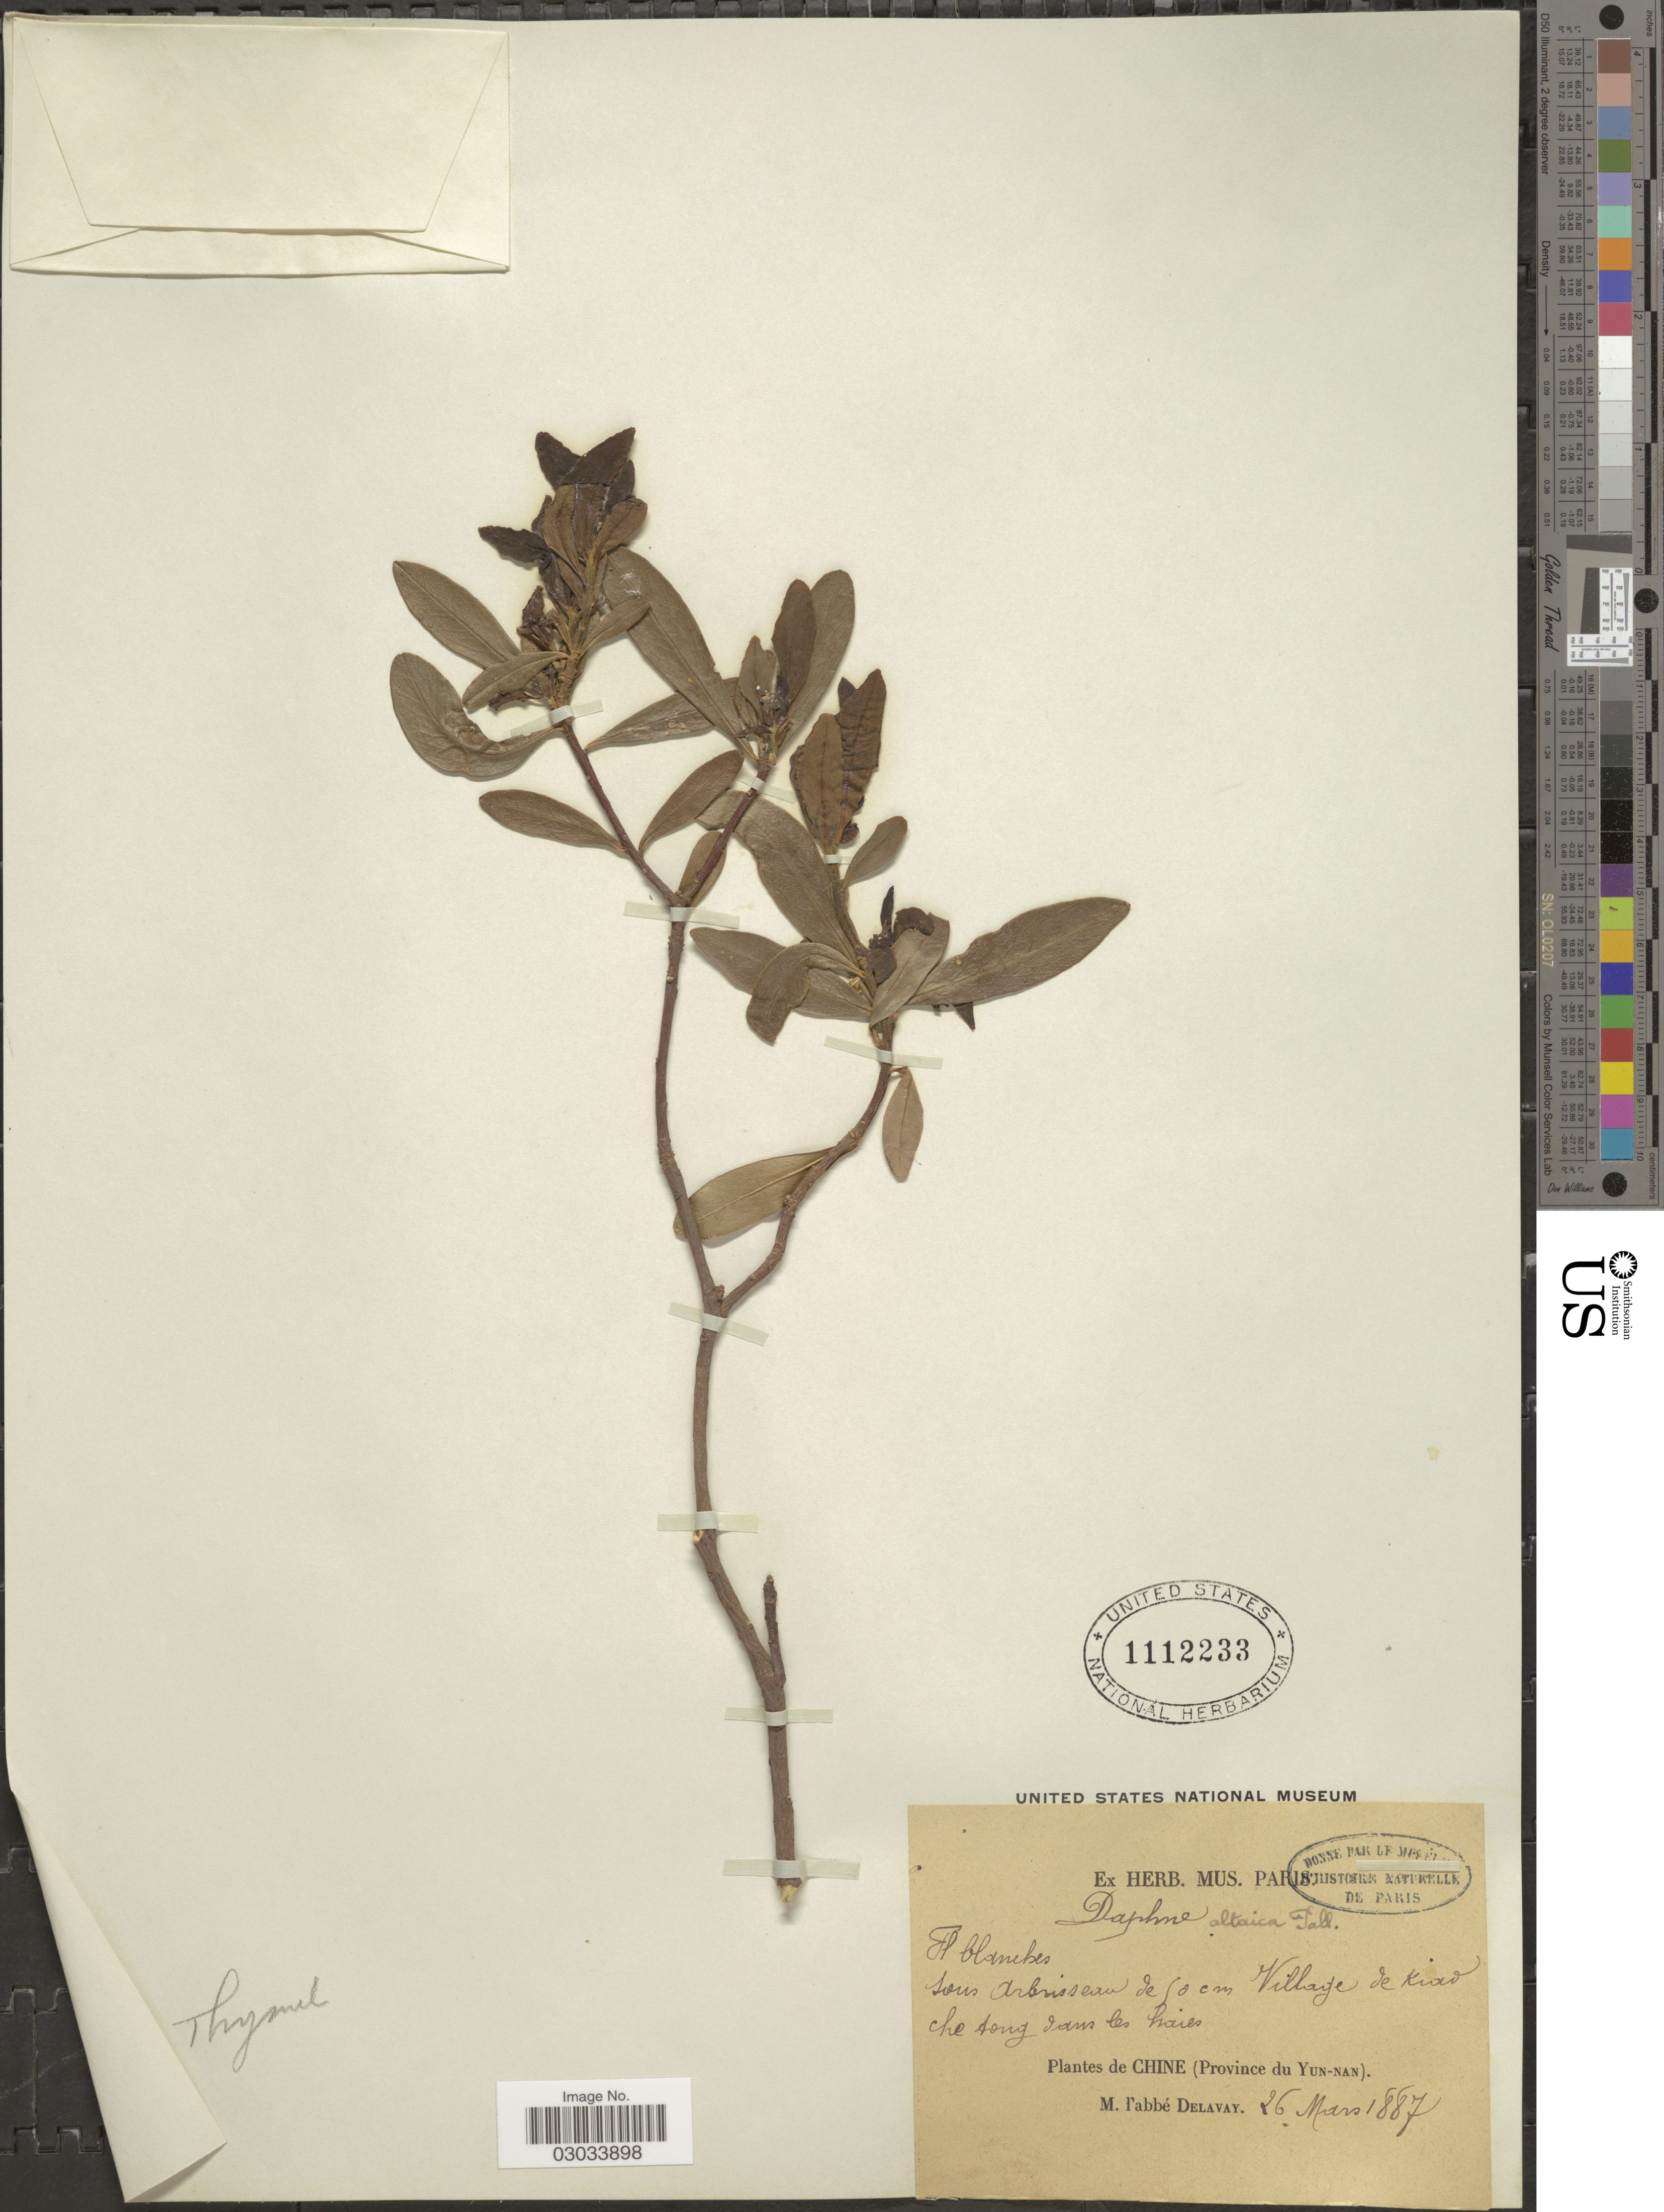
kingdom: Plantae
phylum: Tracheophyta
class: Magnoliopsida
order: Malvales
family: Thymelaeaceae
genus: Daphne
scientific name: Daphne altaica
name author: Pall.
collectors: P. Delavay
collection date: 1887-03-26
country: China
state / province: Yunnan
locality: Village de Kiow [interpreted] Che Tong dans les haies. Plantes de Chine (Province du Yun-nan).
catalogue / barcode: US 1112233